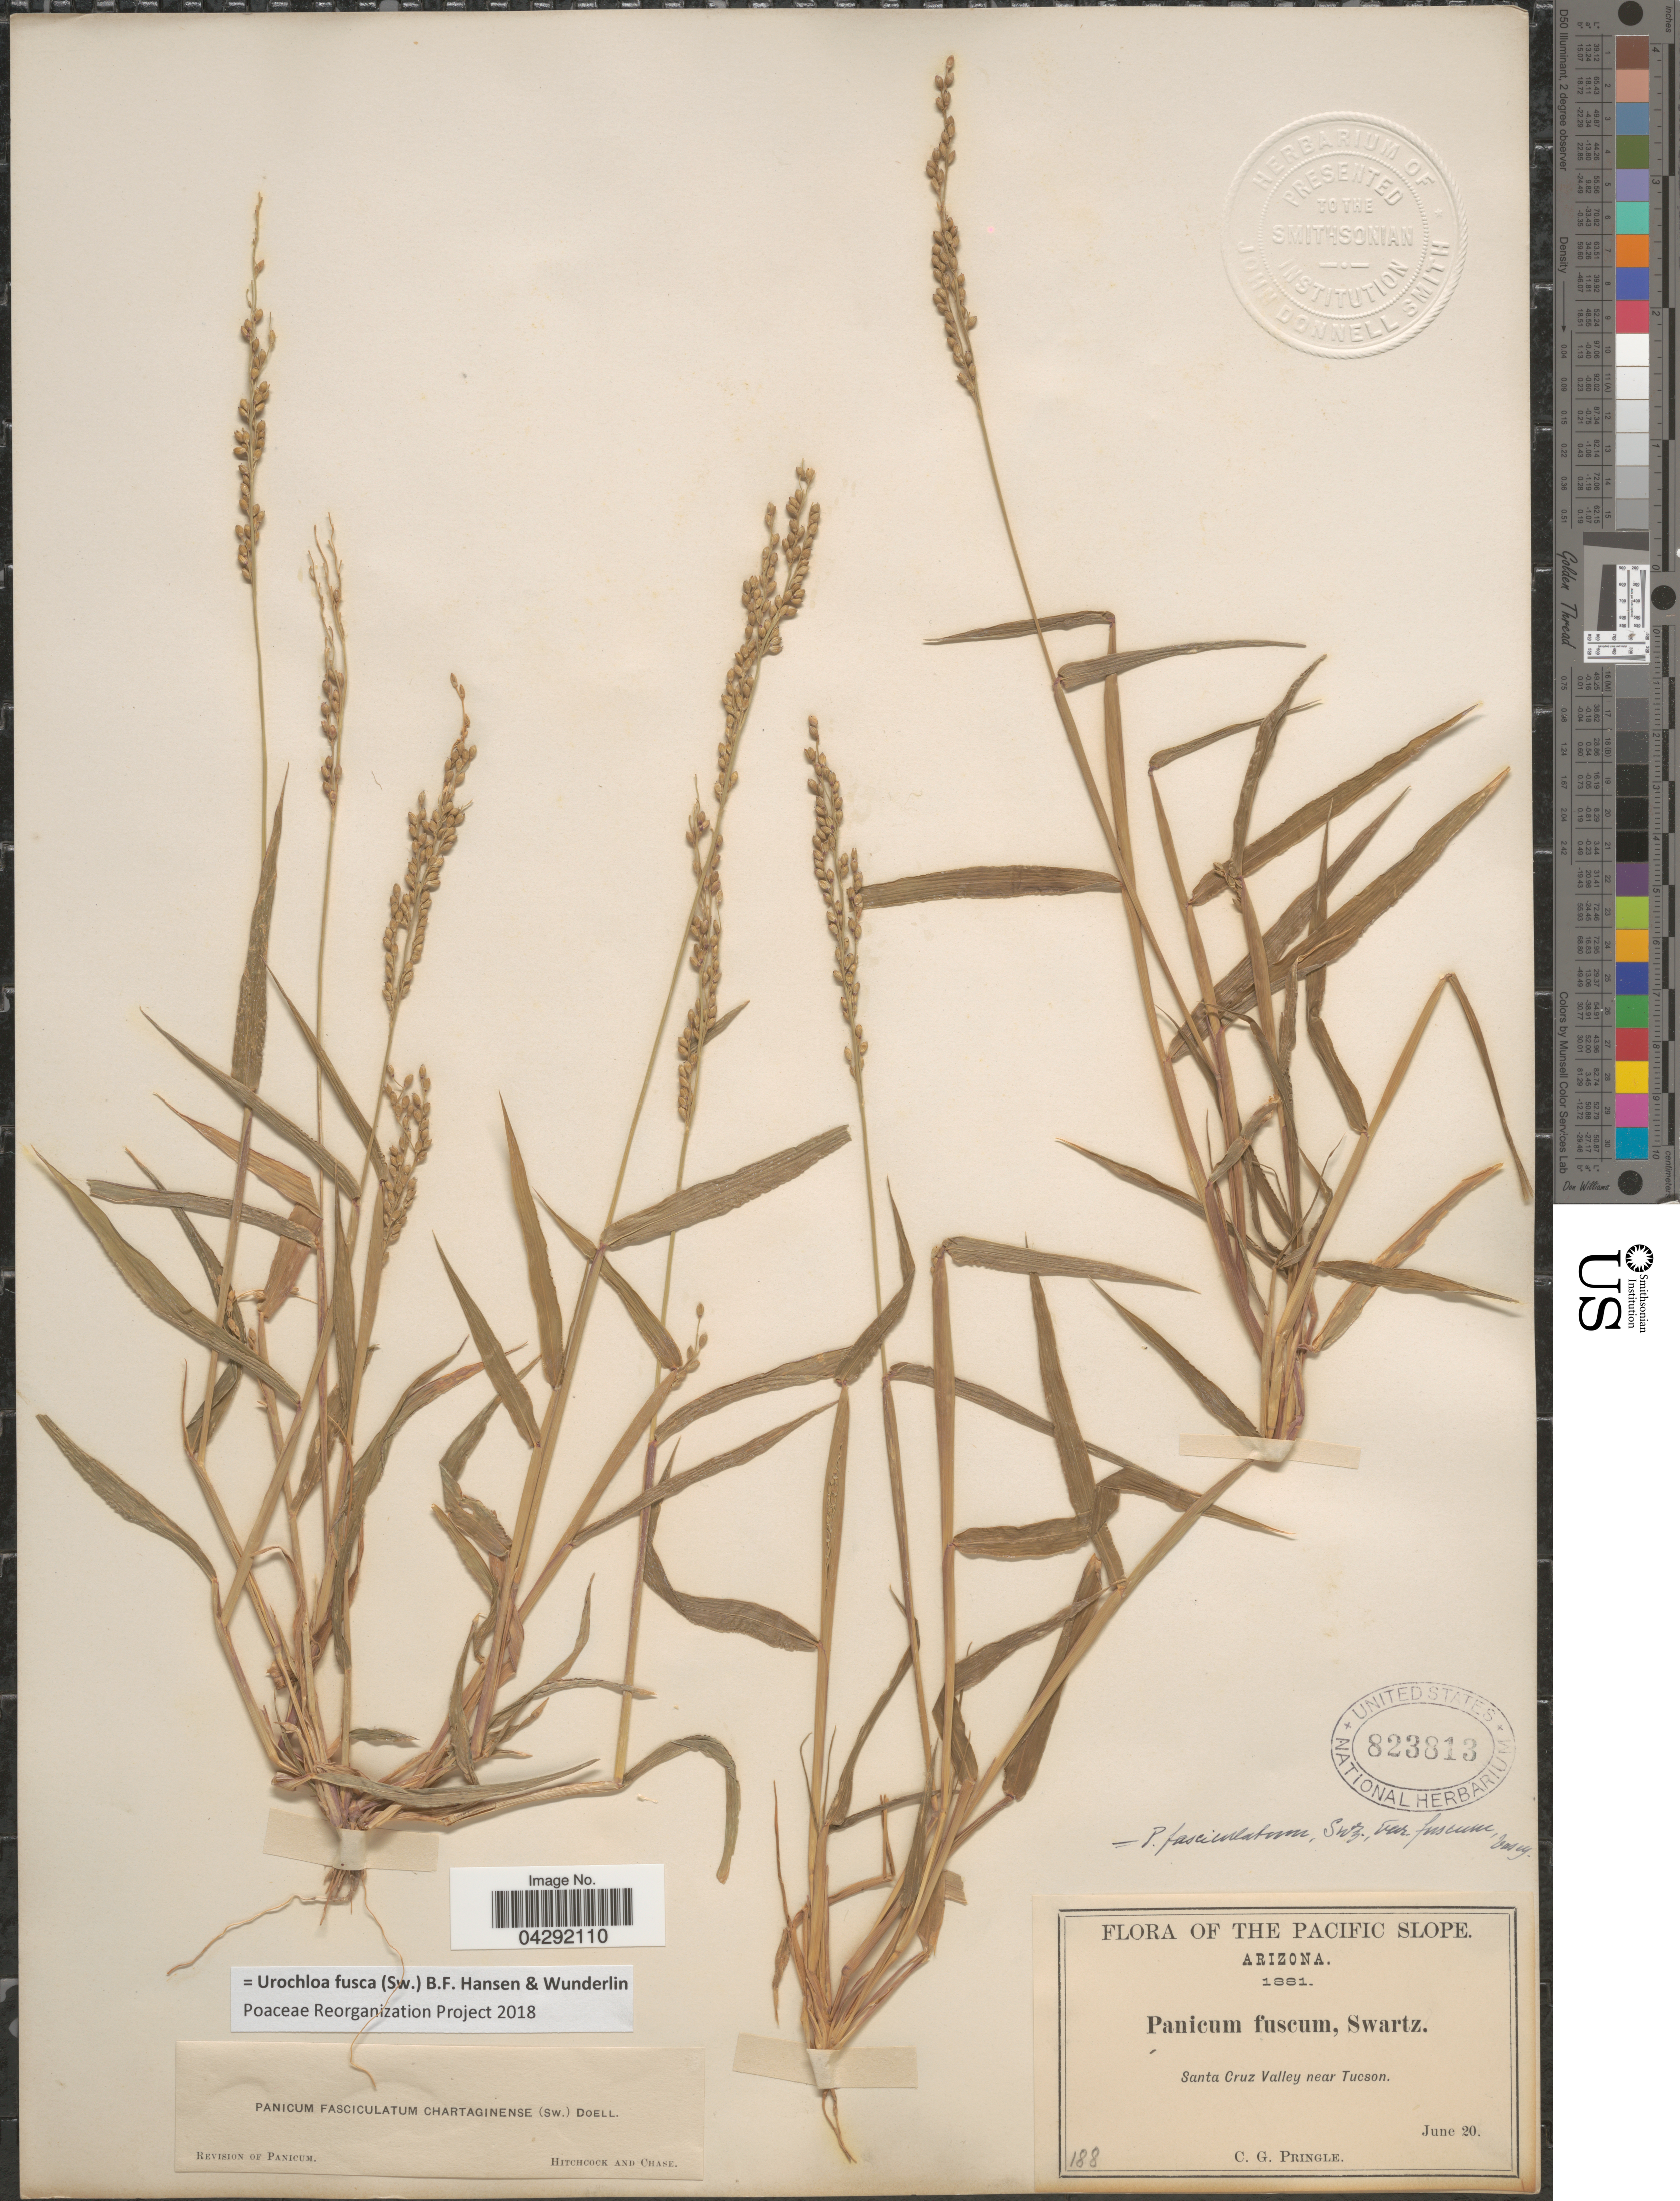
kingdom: Plantae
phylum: Tracheophyta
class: Liliopsida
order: Poales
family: Poaceae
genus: Urochloa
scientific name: Urochloa fusca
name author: (Sw.) B.F. Hansen & Wunderlin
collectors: C. G. Pringle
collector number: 188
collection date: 1881-06-20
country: United States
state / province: Arizona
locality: The Pacific Slope. Santa Cruz Valley near Tucson.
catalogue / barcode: US 823813